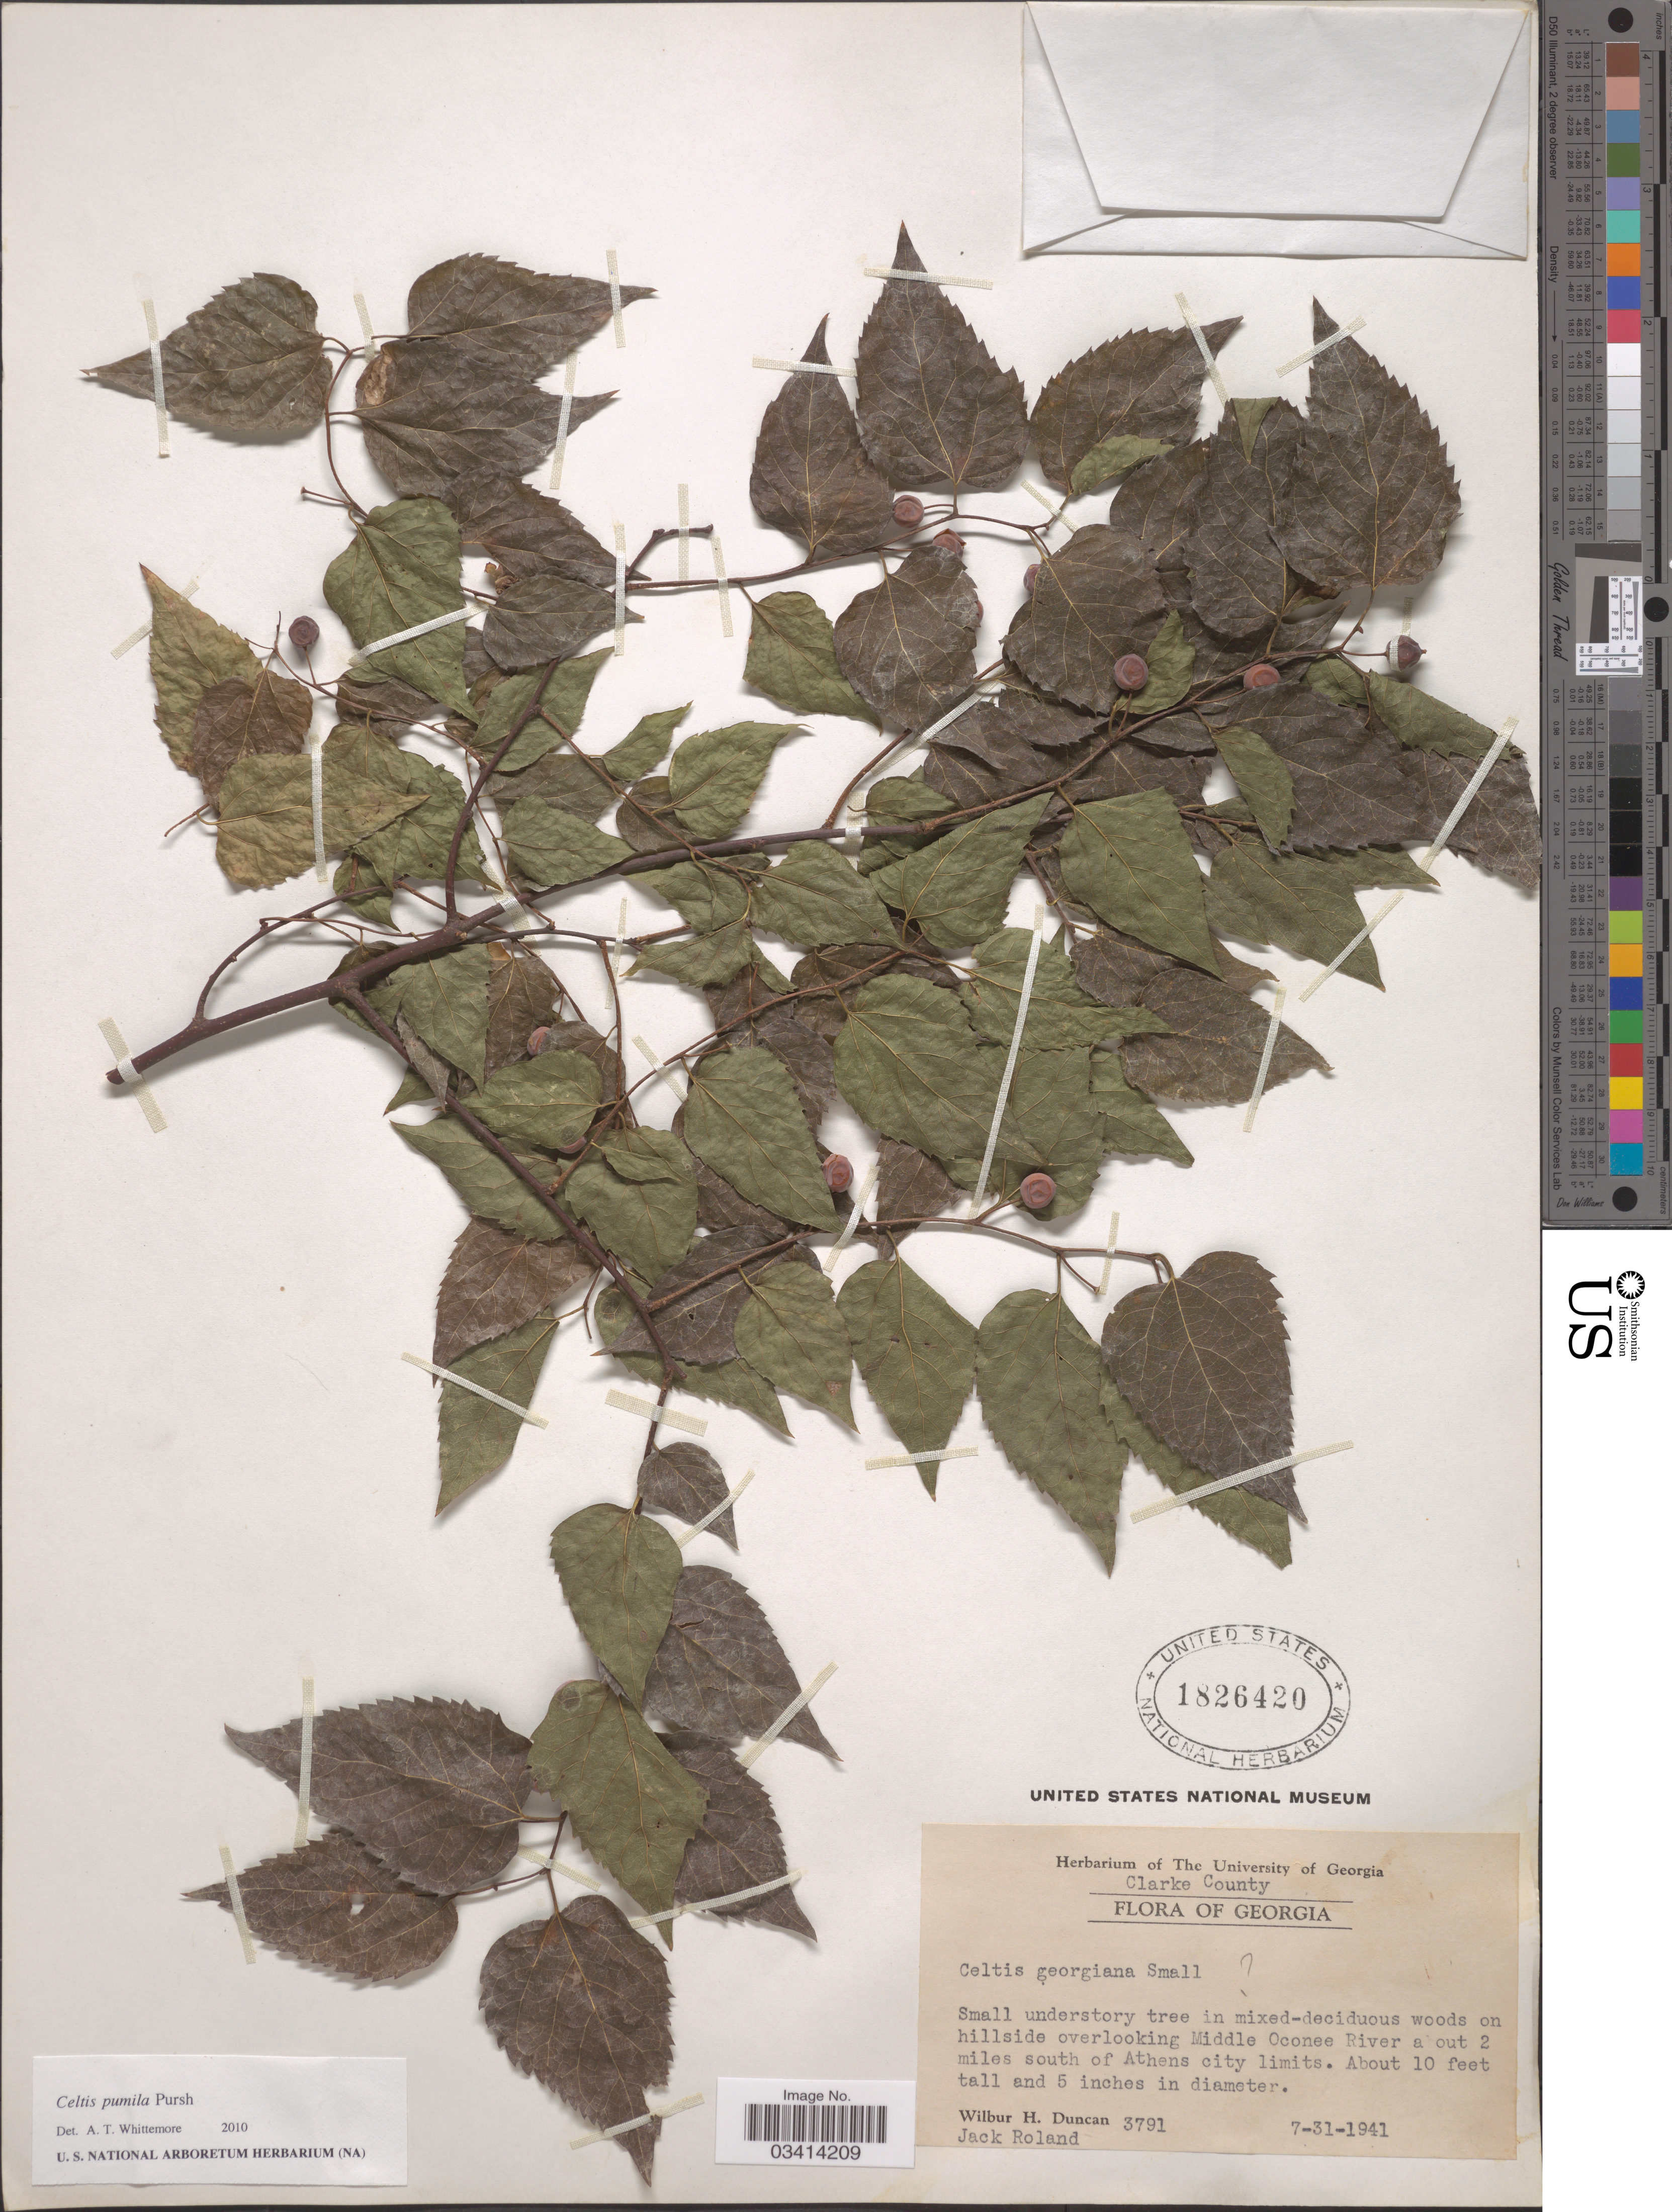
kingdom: Plantae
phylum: Tracheophyta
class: Magnoliopsida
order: Rosales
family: Cannabaceae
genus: Celtis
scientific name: Celtis pumila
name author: Pursh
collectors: W. H. Duncan & J. Roland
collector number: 3791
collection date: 1941-07-31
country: United States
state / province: Georgia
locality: Clarke County. On hillside overlooking Middle Oconee River a out 2 miles south of Athens city limits.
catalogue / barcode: US 1826420